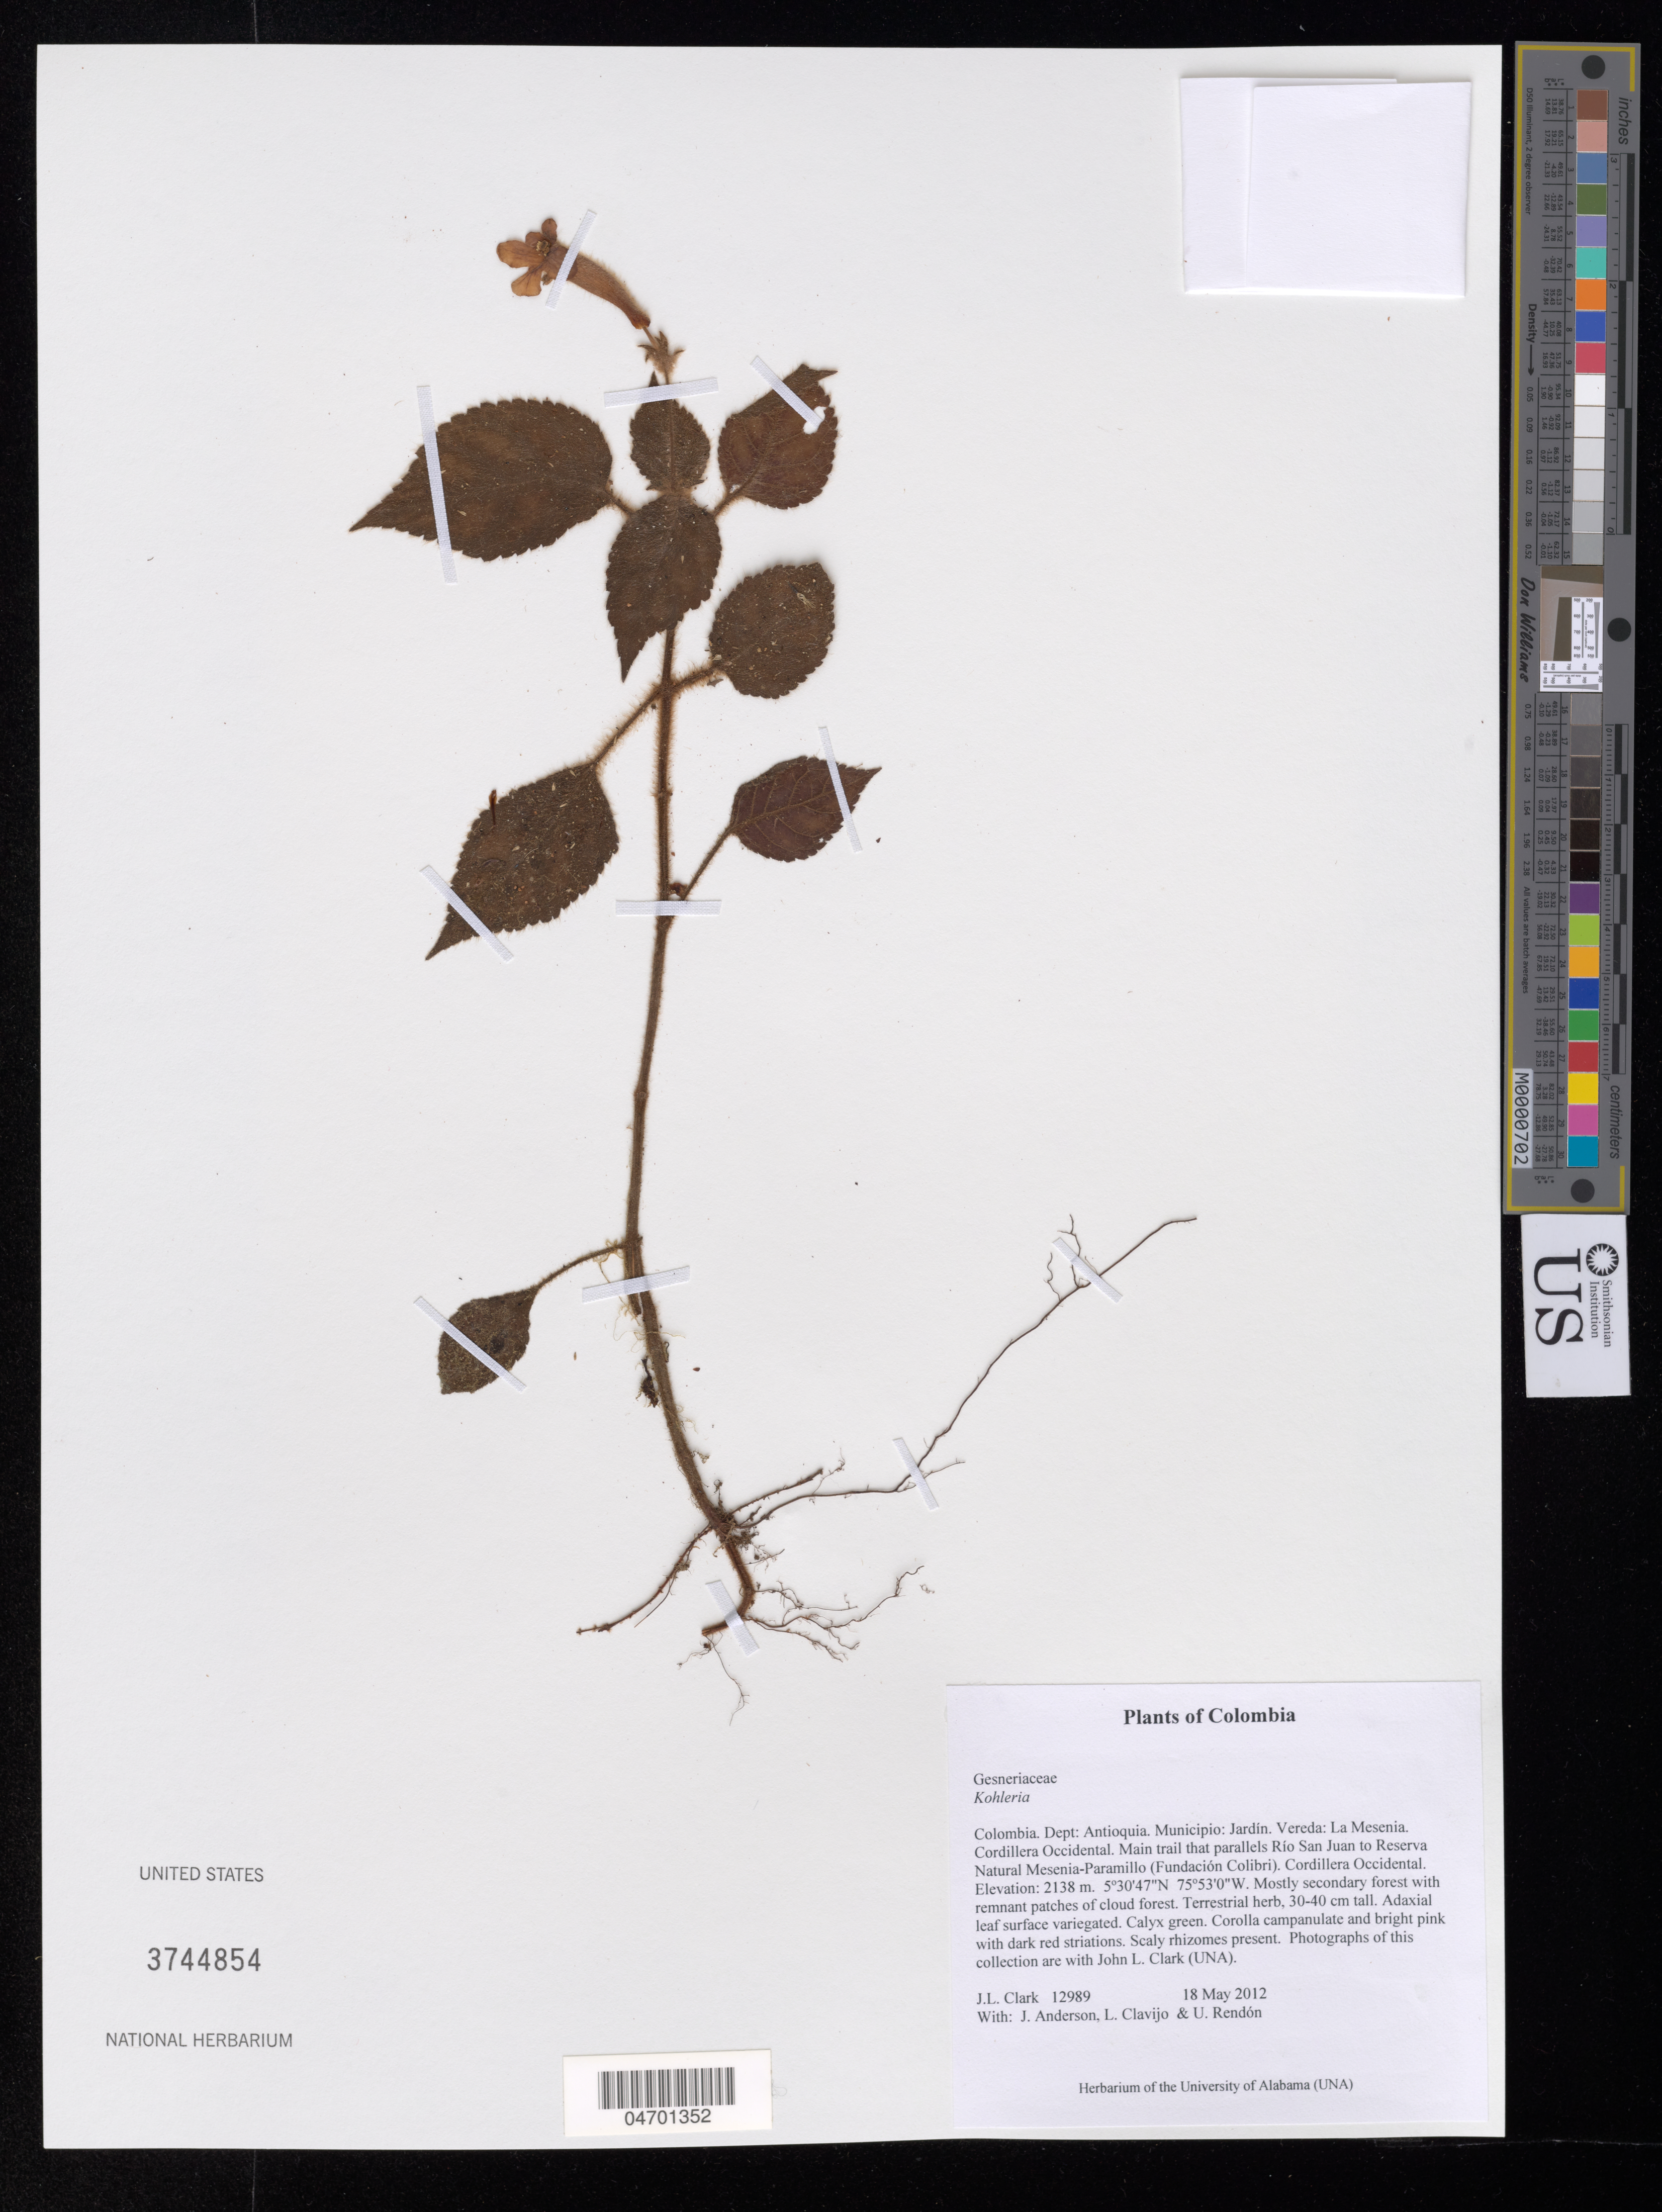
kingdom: Plantae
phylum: Tracheophyta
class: Magnoliopsida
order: Lamiales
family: Gesneriaceae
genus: Kohleria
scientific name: Kohleria sp.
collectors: J. L. Clark, J. Anderson, L. Clavijo & U. Rendón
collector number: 12989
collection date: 2012-05-18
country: Colombia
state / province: Antioquia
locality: Dept: Antioquia. Municipio: Jardín. Vereda: La Mesenia. Cordillera Occidental. Main trail that parallels Río San Juan to Reserva Natural Mesenia-Paramillo (Fundación Colibri). Cordillera Occidental.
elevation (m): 2138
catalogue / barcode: US 3744854